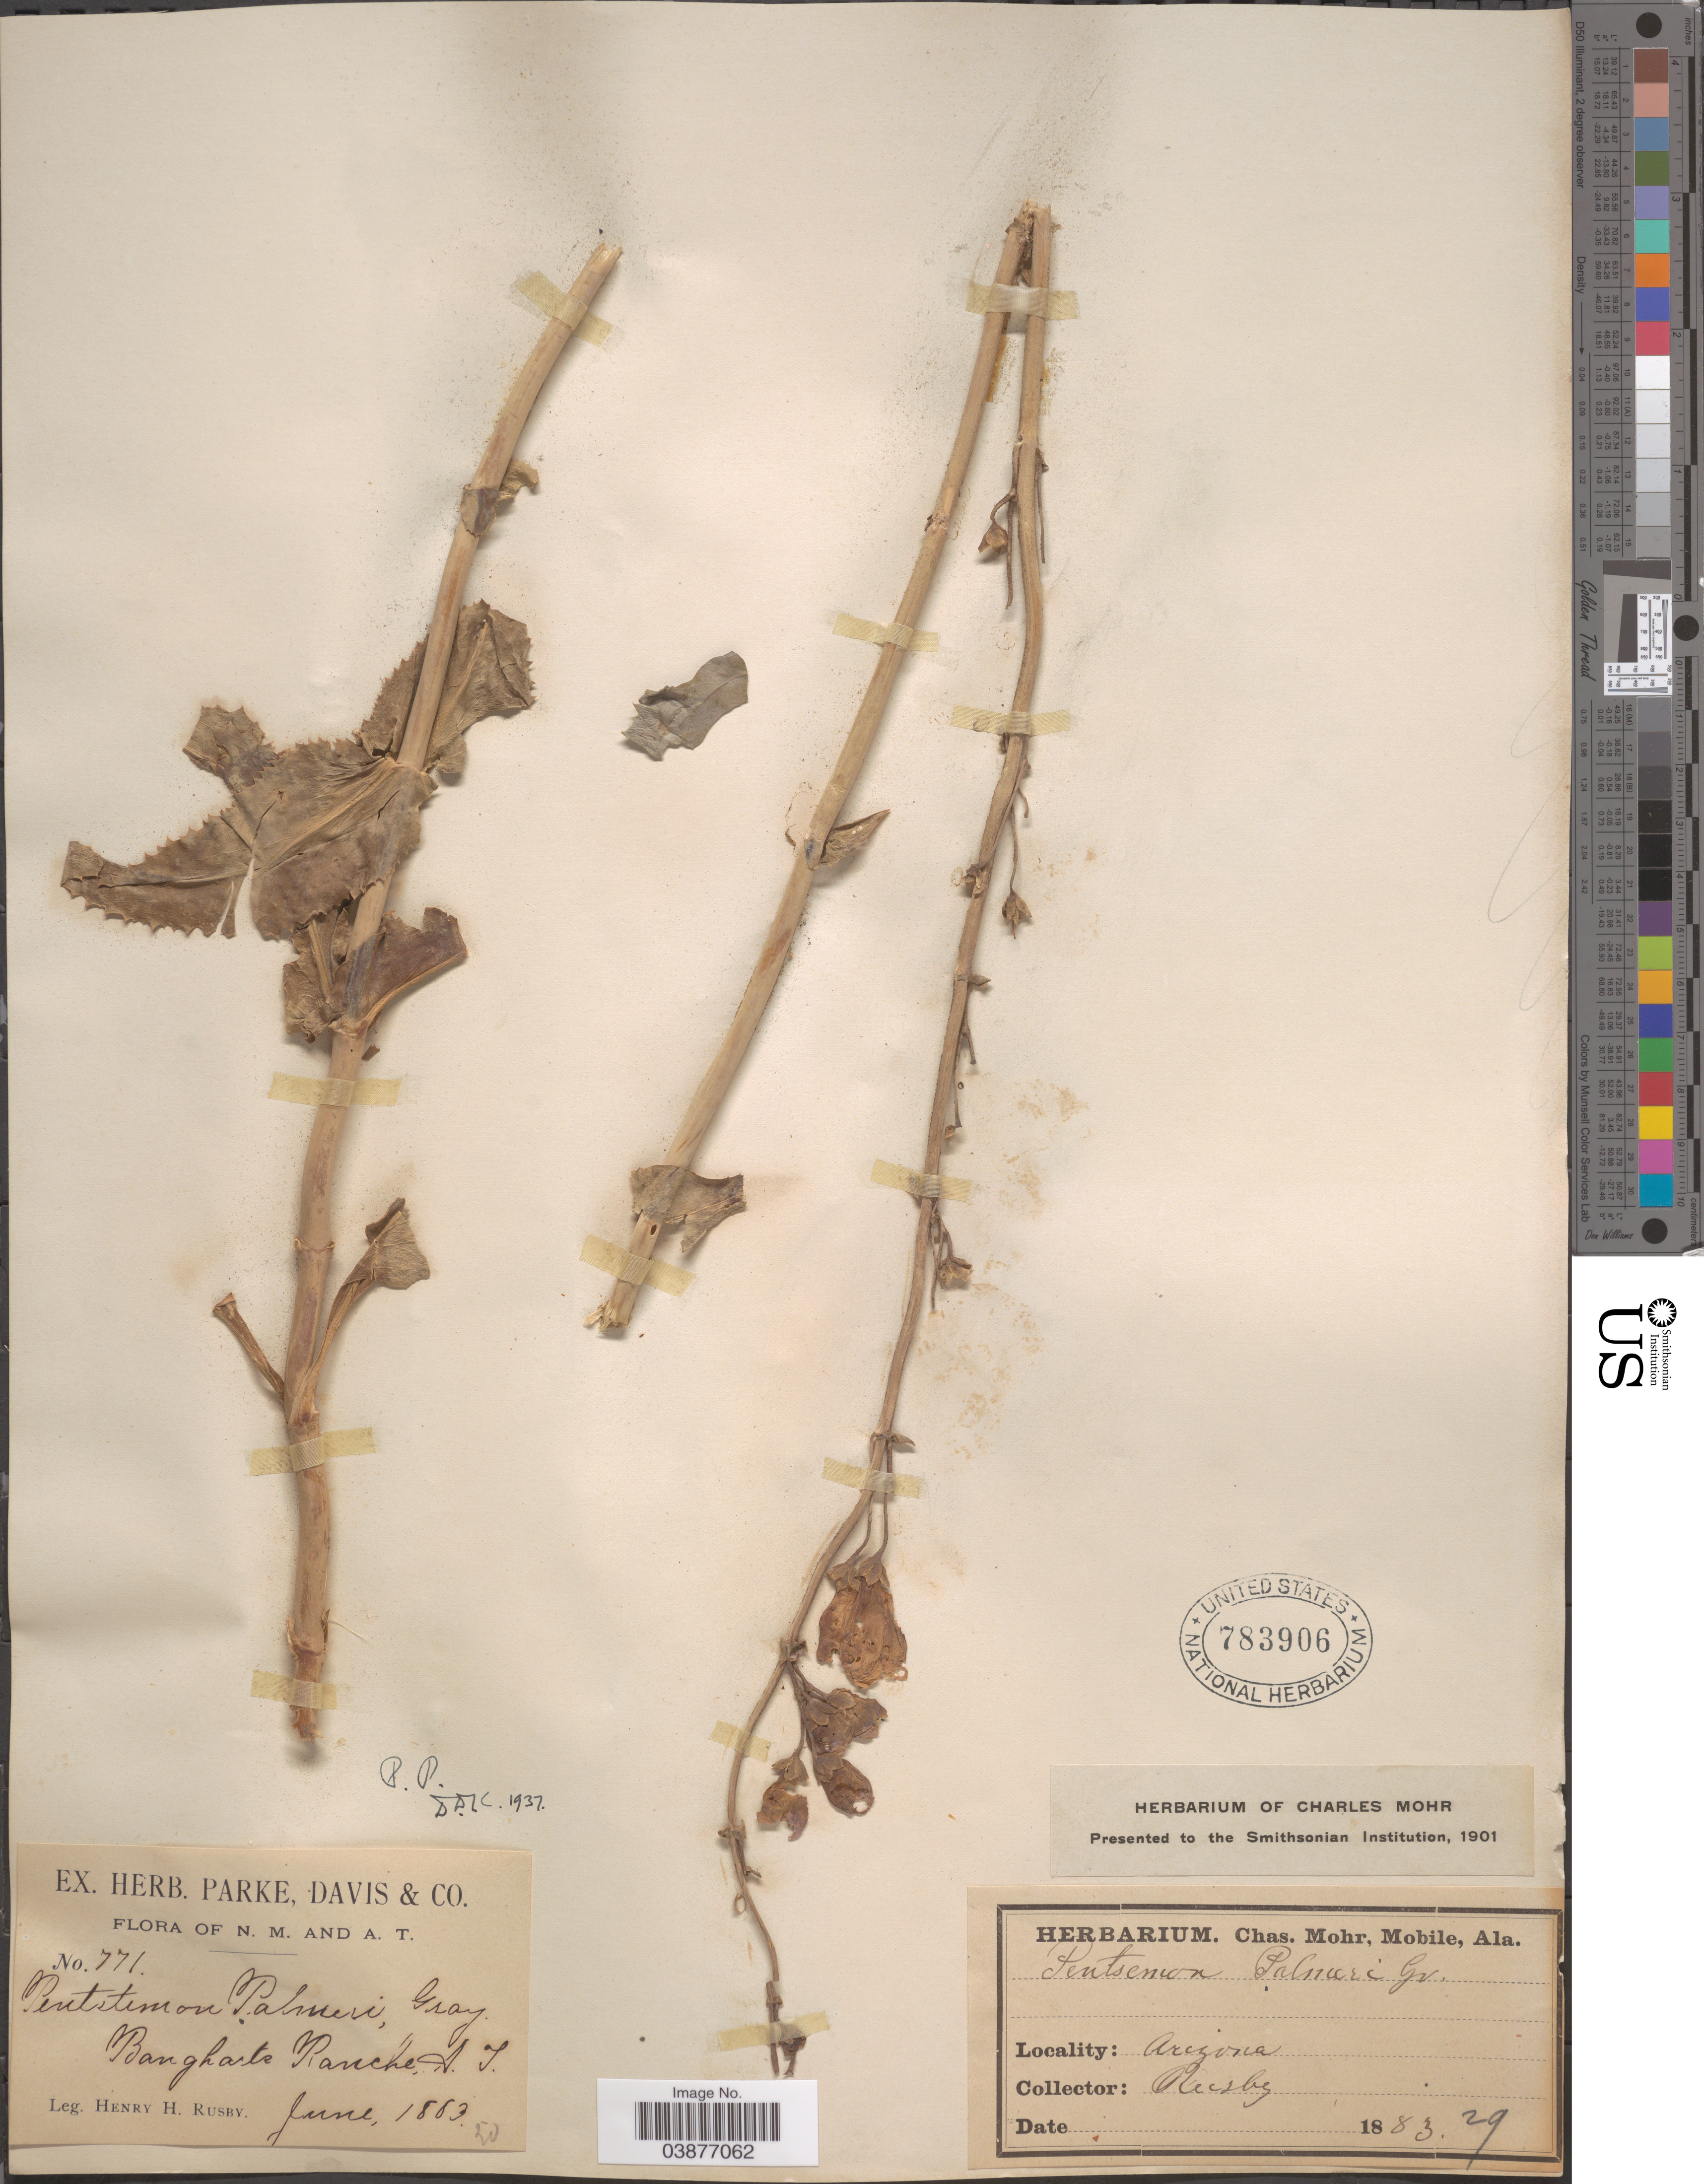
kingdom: Plantae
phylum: Tracheophyta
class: Magnoliopsida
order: Lamiales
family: Plantaginaceae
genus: Penstemon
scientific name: Penstemon palmeri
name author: A. Gray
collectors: H. H. Rusby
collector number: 771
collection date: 1883-06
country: United States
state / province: Arizona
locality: Bangharte Ranche, A. T.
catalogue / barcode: US 783906